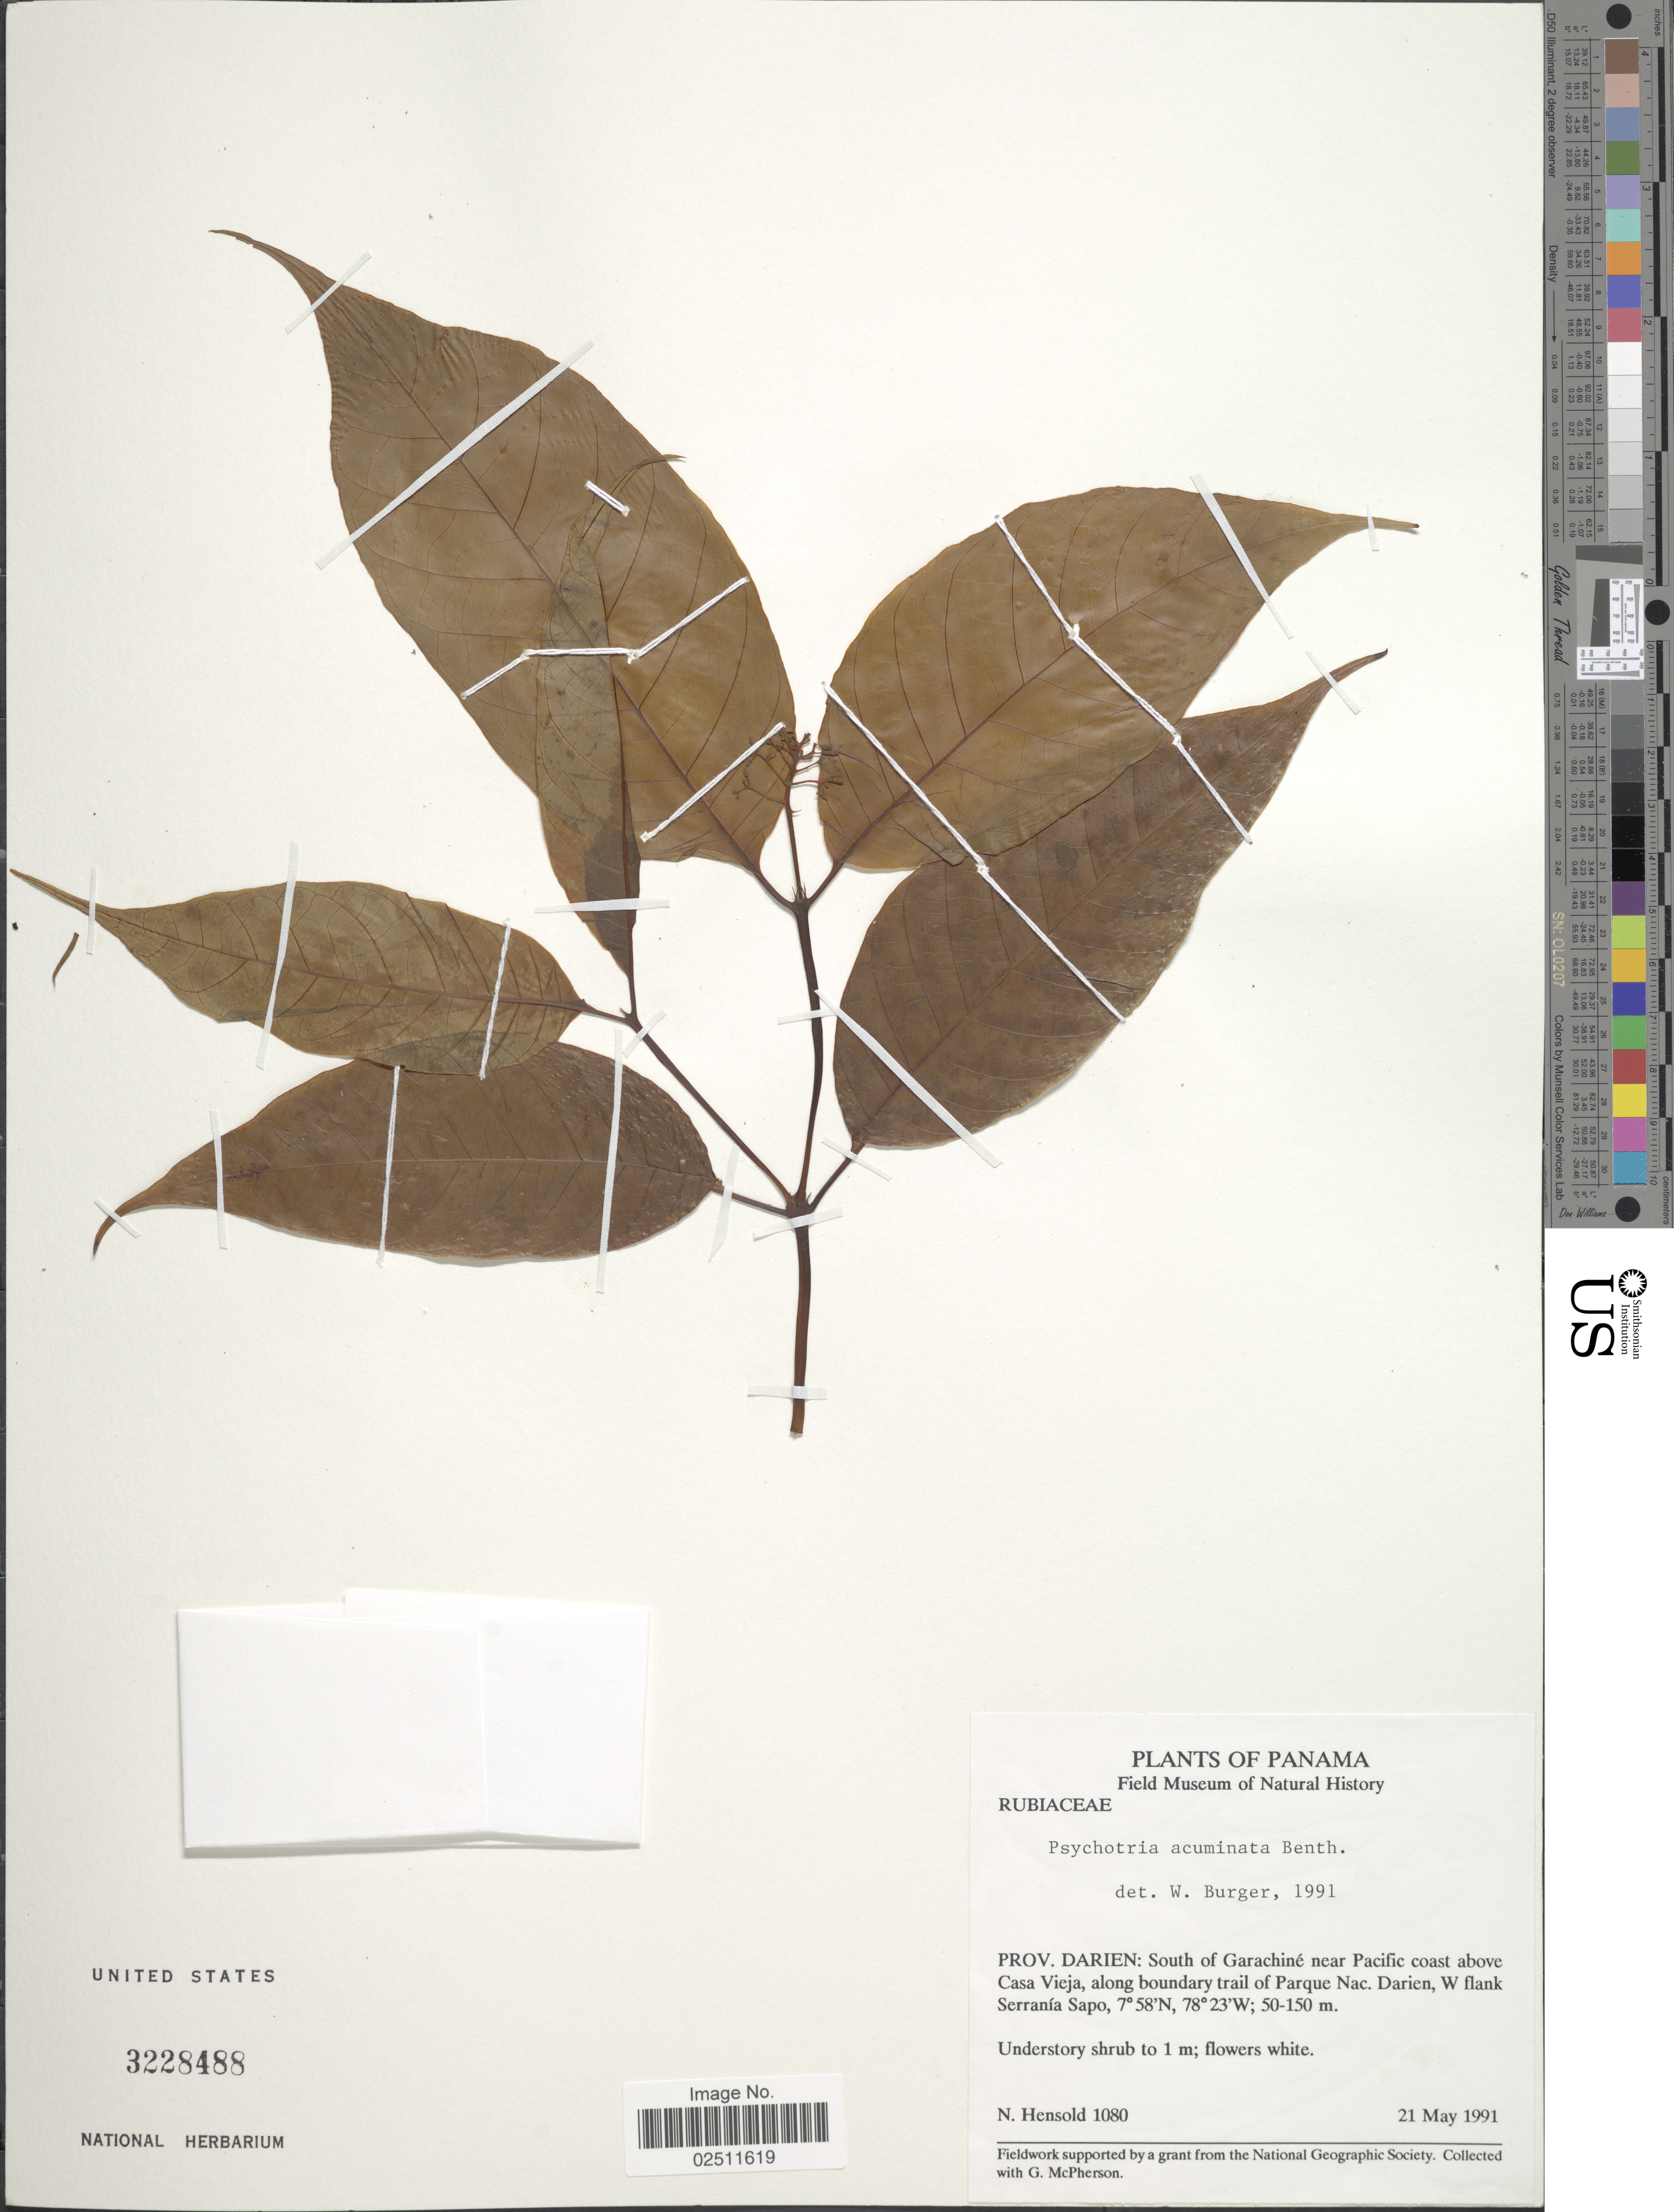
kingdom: Plantae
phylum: Tracheophyta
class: Magnoliopsida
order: Gentianales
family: Rubiaceae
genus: Psychotria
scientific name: Psychotria acuminata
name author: Benth.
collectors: N. Hensold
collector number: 1080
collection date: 1991-05-21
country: Panama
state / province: Darién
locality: South of Garachiné near Pacific coast above Casa Vieja, along boundary trail of Parque Nac. Darien, W flank Serrania Sapo.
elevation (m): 50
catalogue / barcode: US 3228488